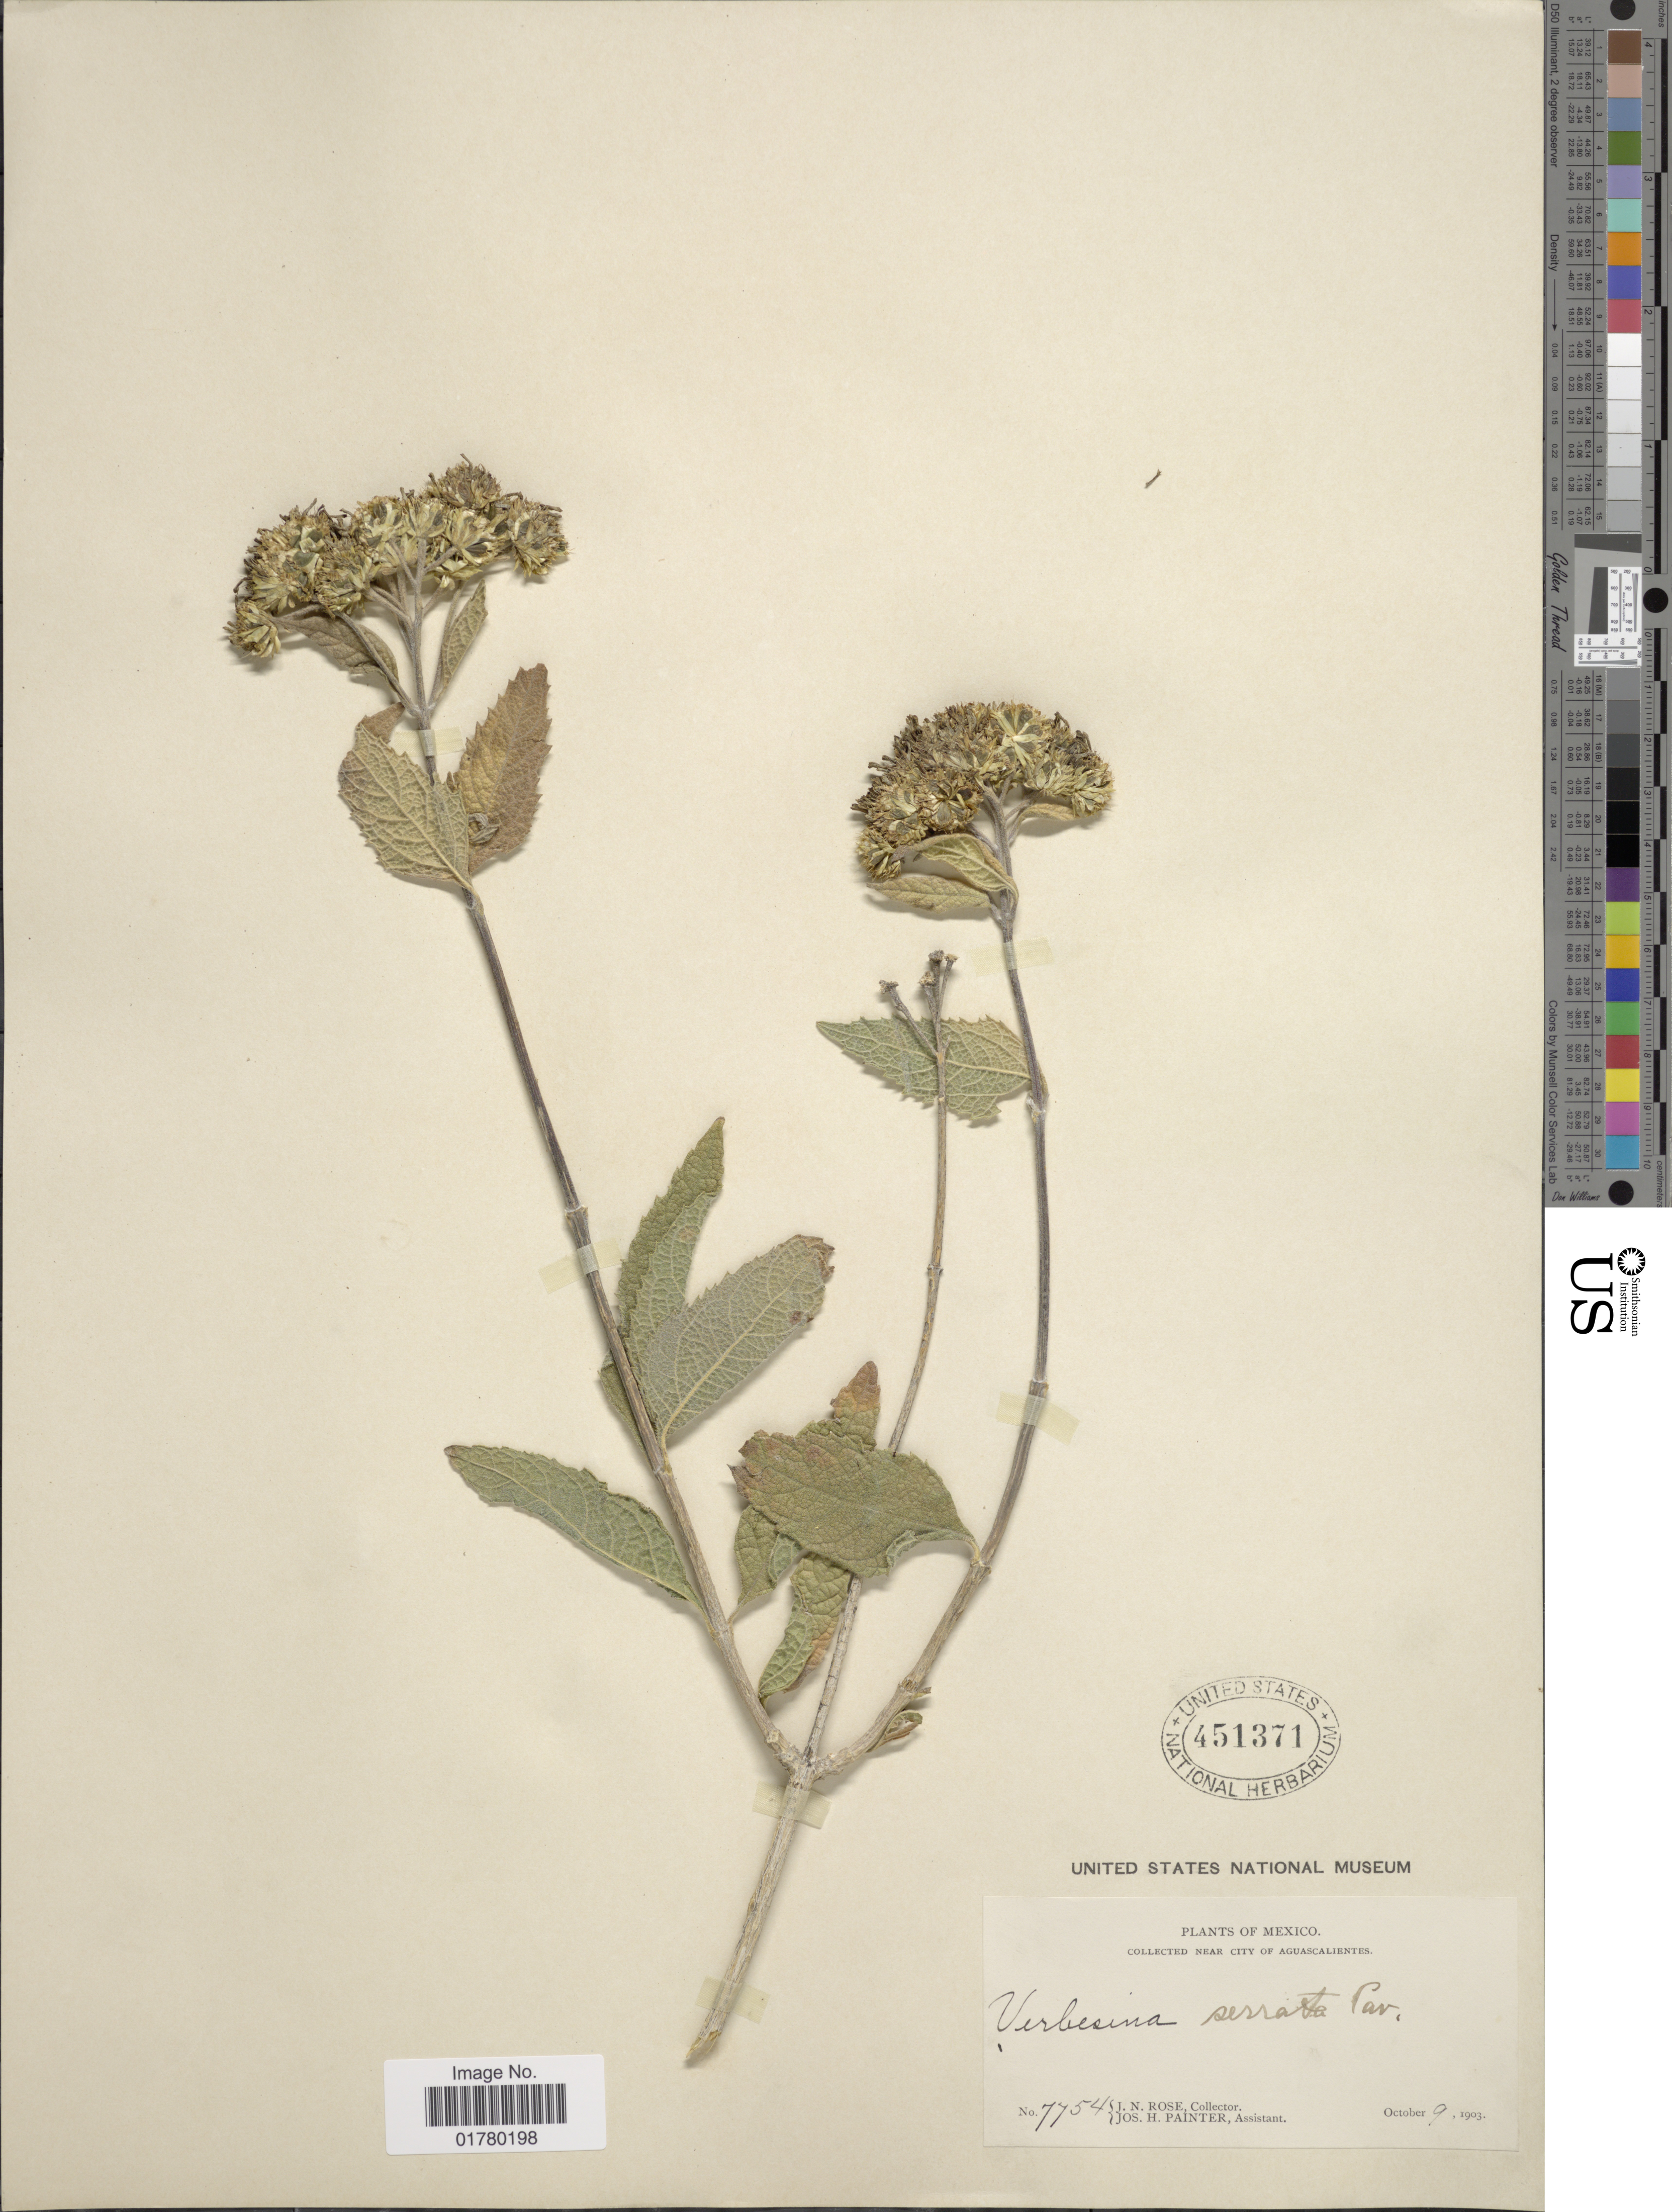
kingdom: Plantae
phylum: Tracheophyta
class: Magnoliopsida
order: Asterales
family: Asteraceae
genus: Verbesina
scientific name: Verbesina serrata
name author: Cav.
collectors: J. N. Rose & J. H. Painter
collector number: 7754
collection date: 1903-10-09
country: Mexico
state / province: Aguascalientes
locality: Near city of Aguascalientes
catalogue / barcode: US 451371